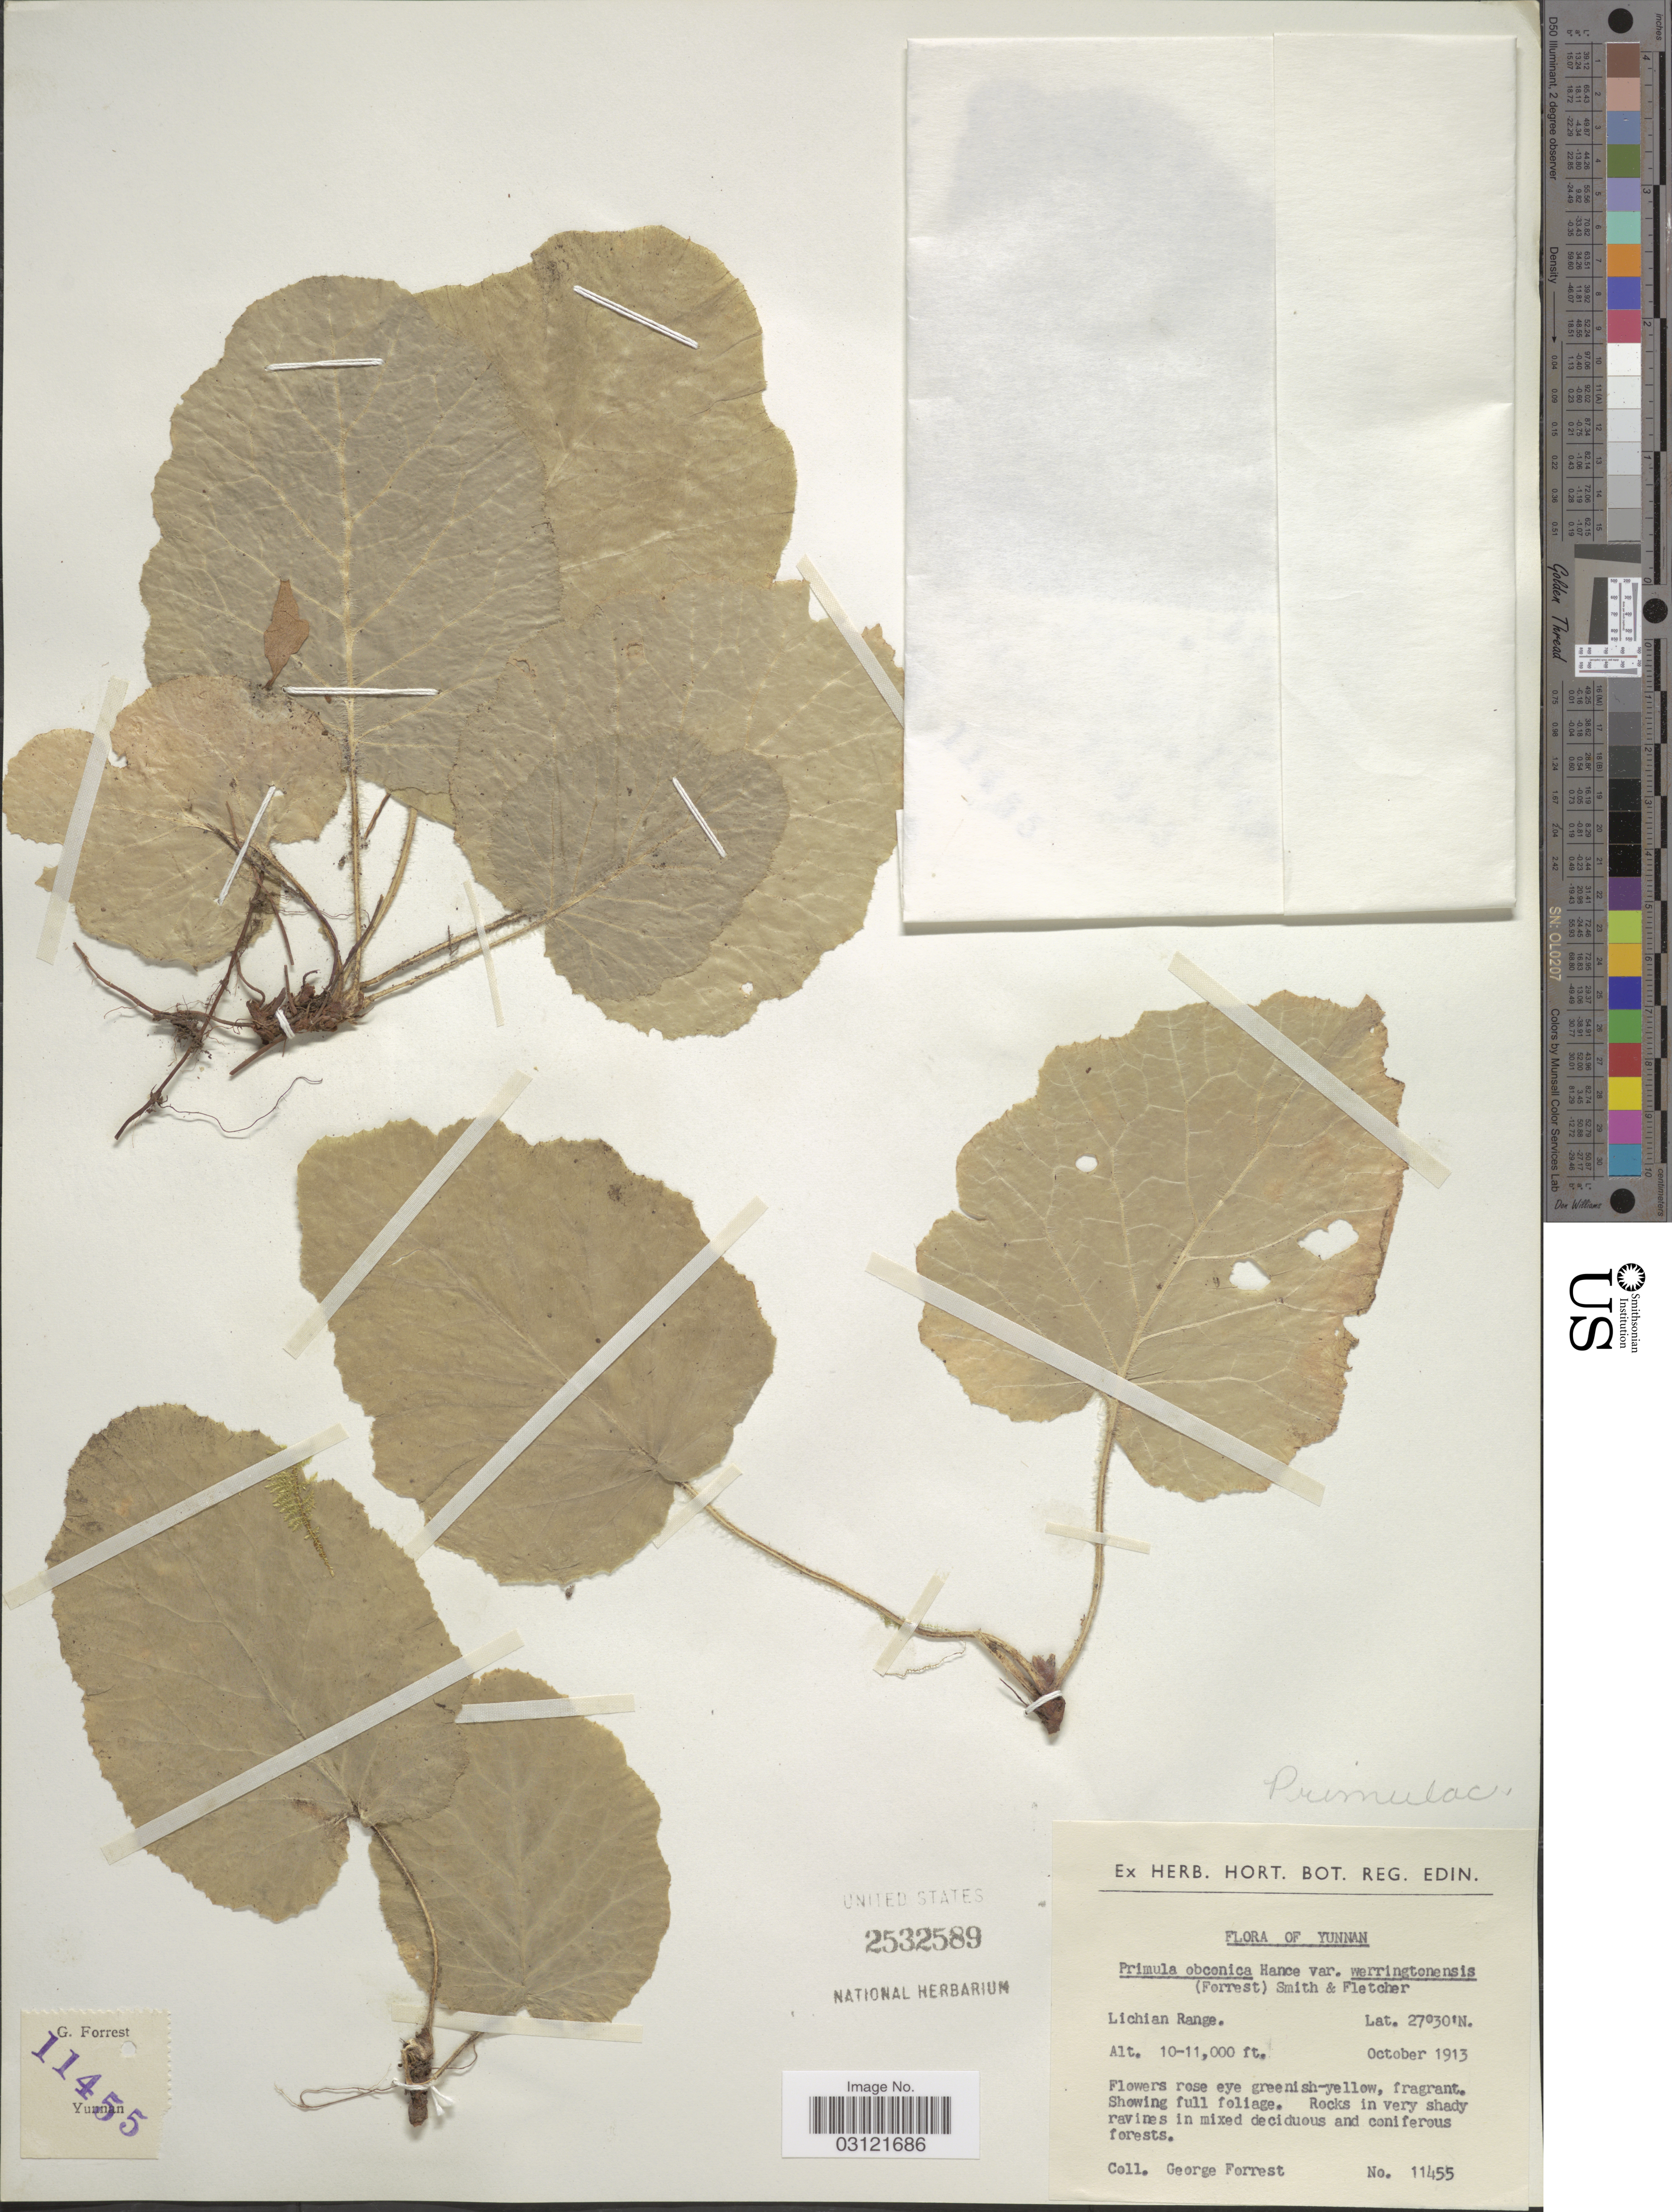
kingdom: Plantae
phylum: Tracheophyta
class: Magnoliopsida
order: Ericales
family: Primulaceae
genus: Primula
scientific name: Primula obconica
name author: Hance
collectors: G. Forrest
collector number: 11455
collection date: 1913-10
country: China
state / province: Yunnan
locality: Lichian Range.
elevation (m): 3048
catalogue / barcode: US 2532589